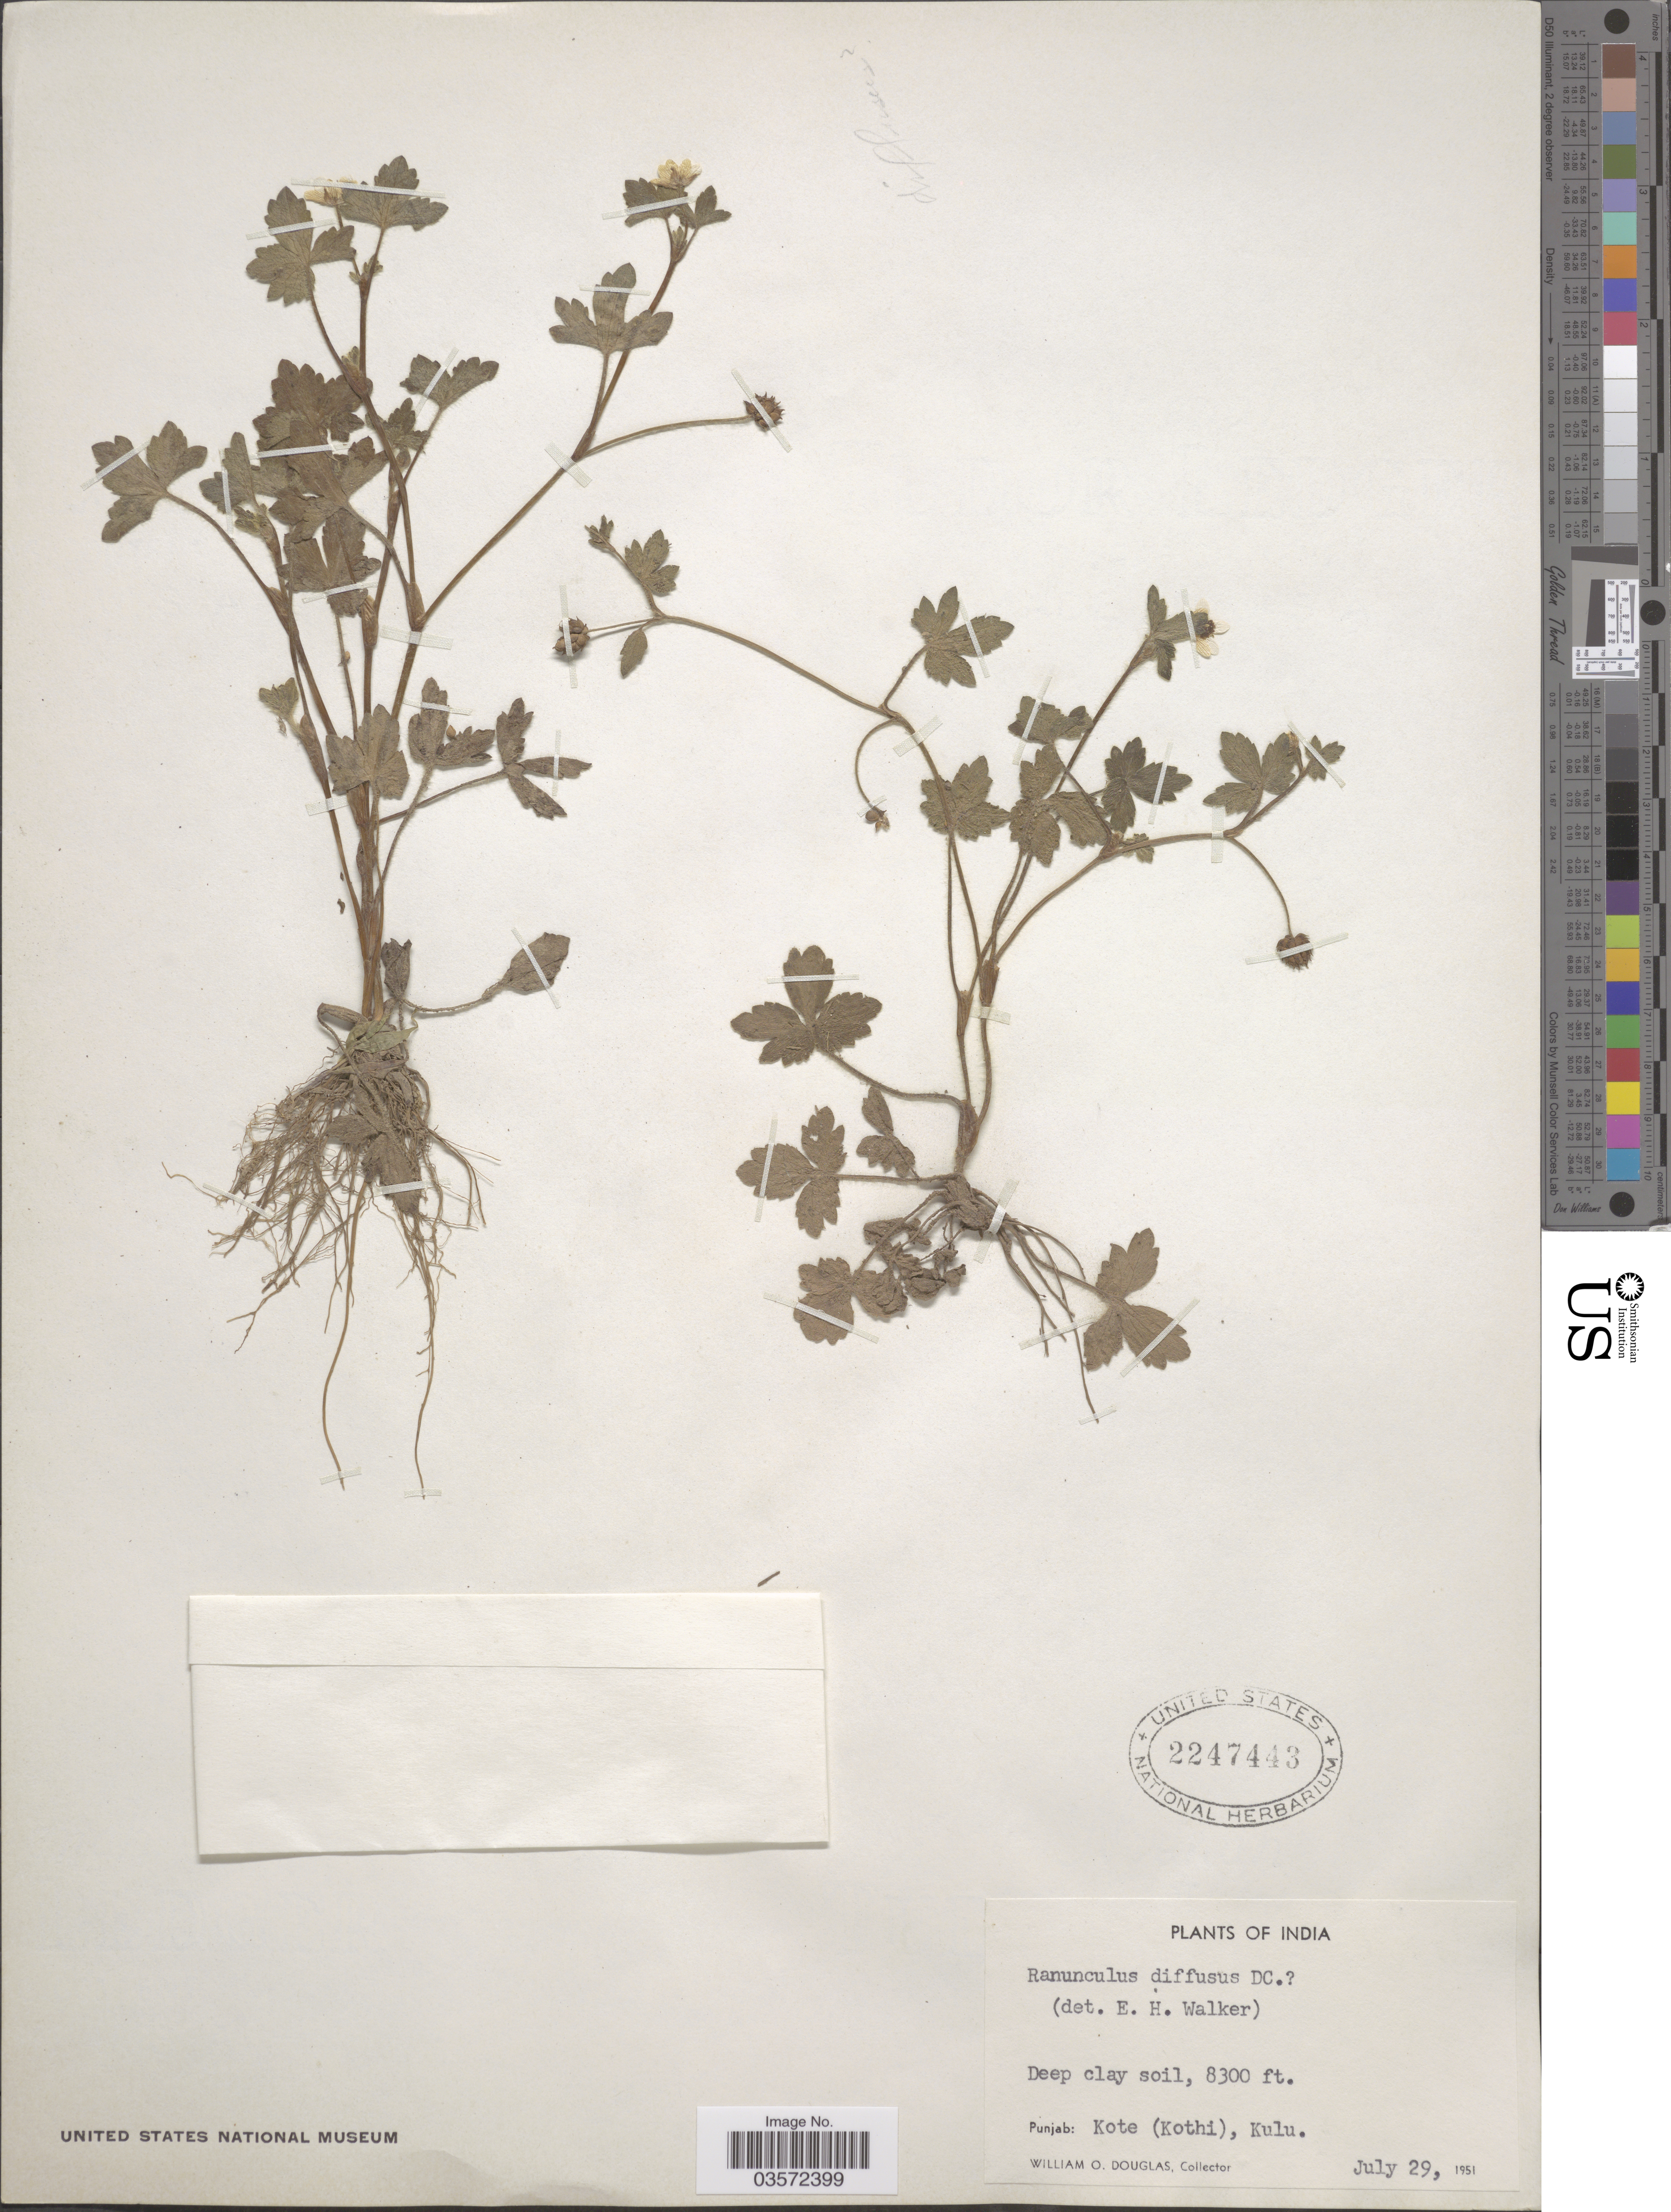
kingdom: Plantae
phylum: Tracheophyta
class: Magnoliopsida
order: Ranunculales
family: Ranunculaceae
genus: Ranunculus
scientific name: Ranunculus diffusus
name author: DC.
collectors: W. Douglas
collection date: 1951-07-29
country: India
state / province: Punjab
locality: Kote (Kothi), Kulu.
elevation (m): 2530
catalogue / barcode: US 2247443